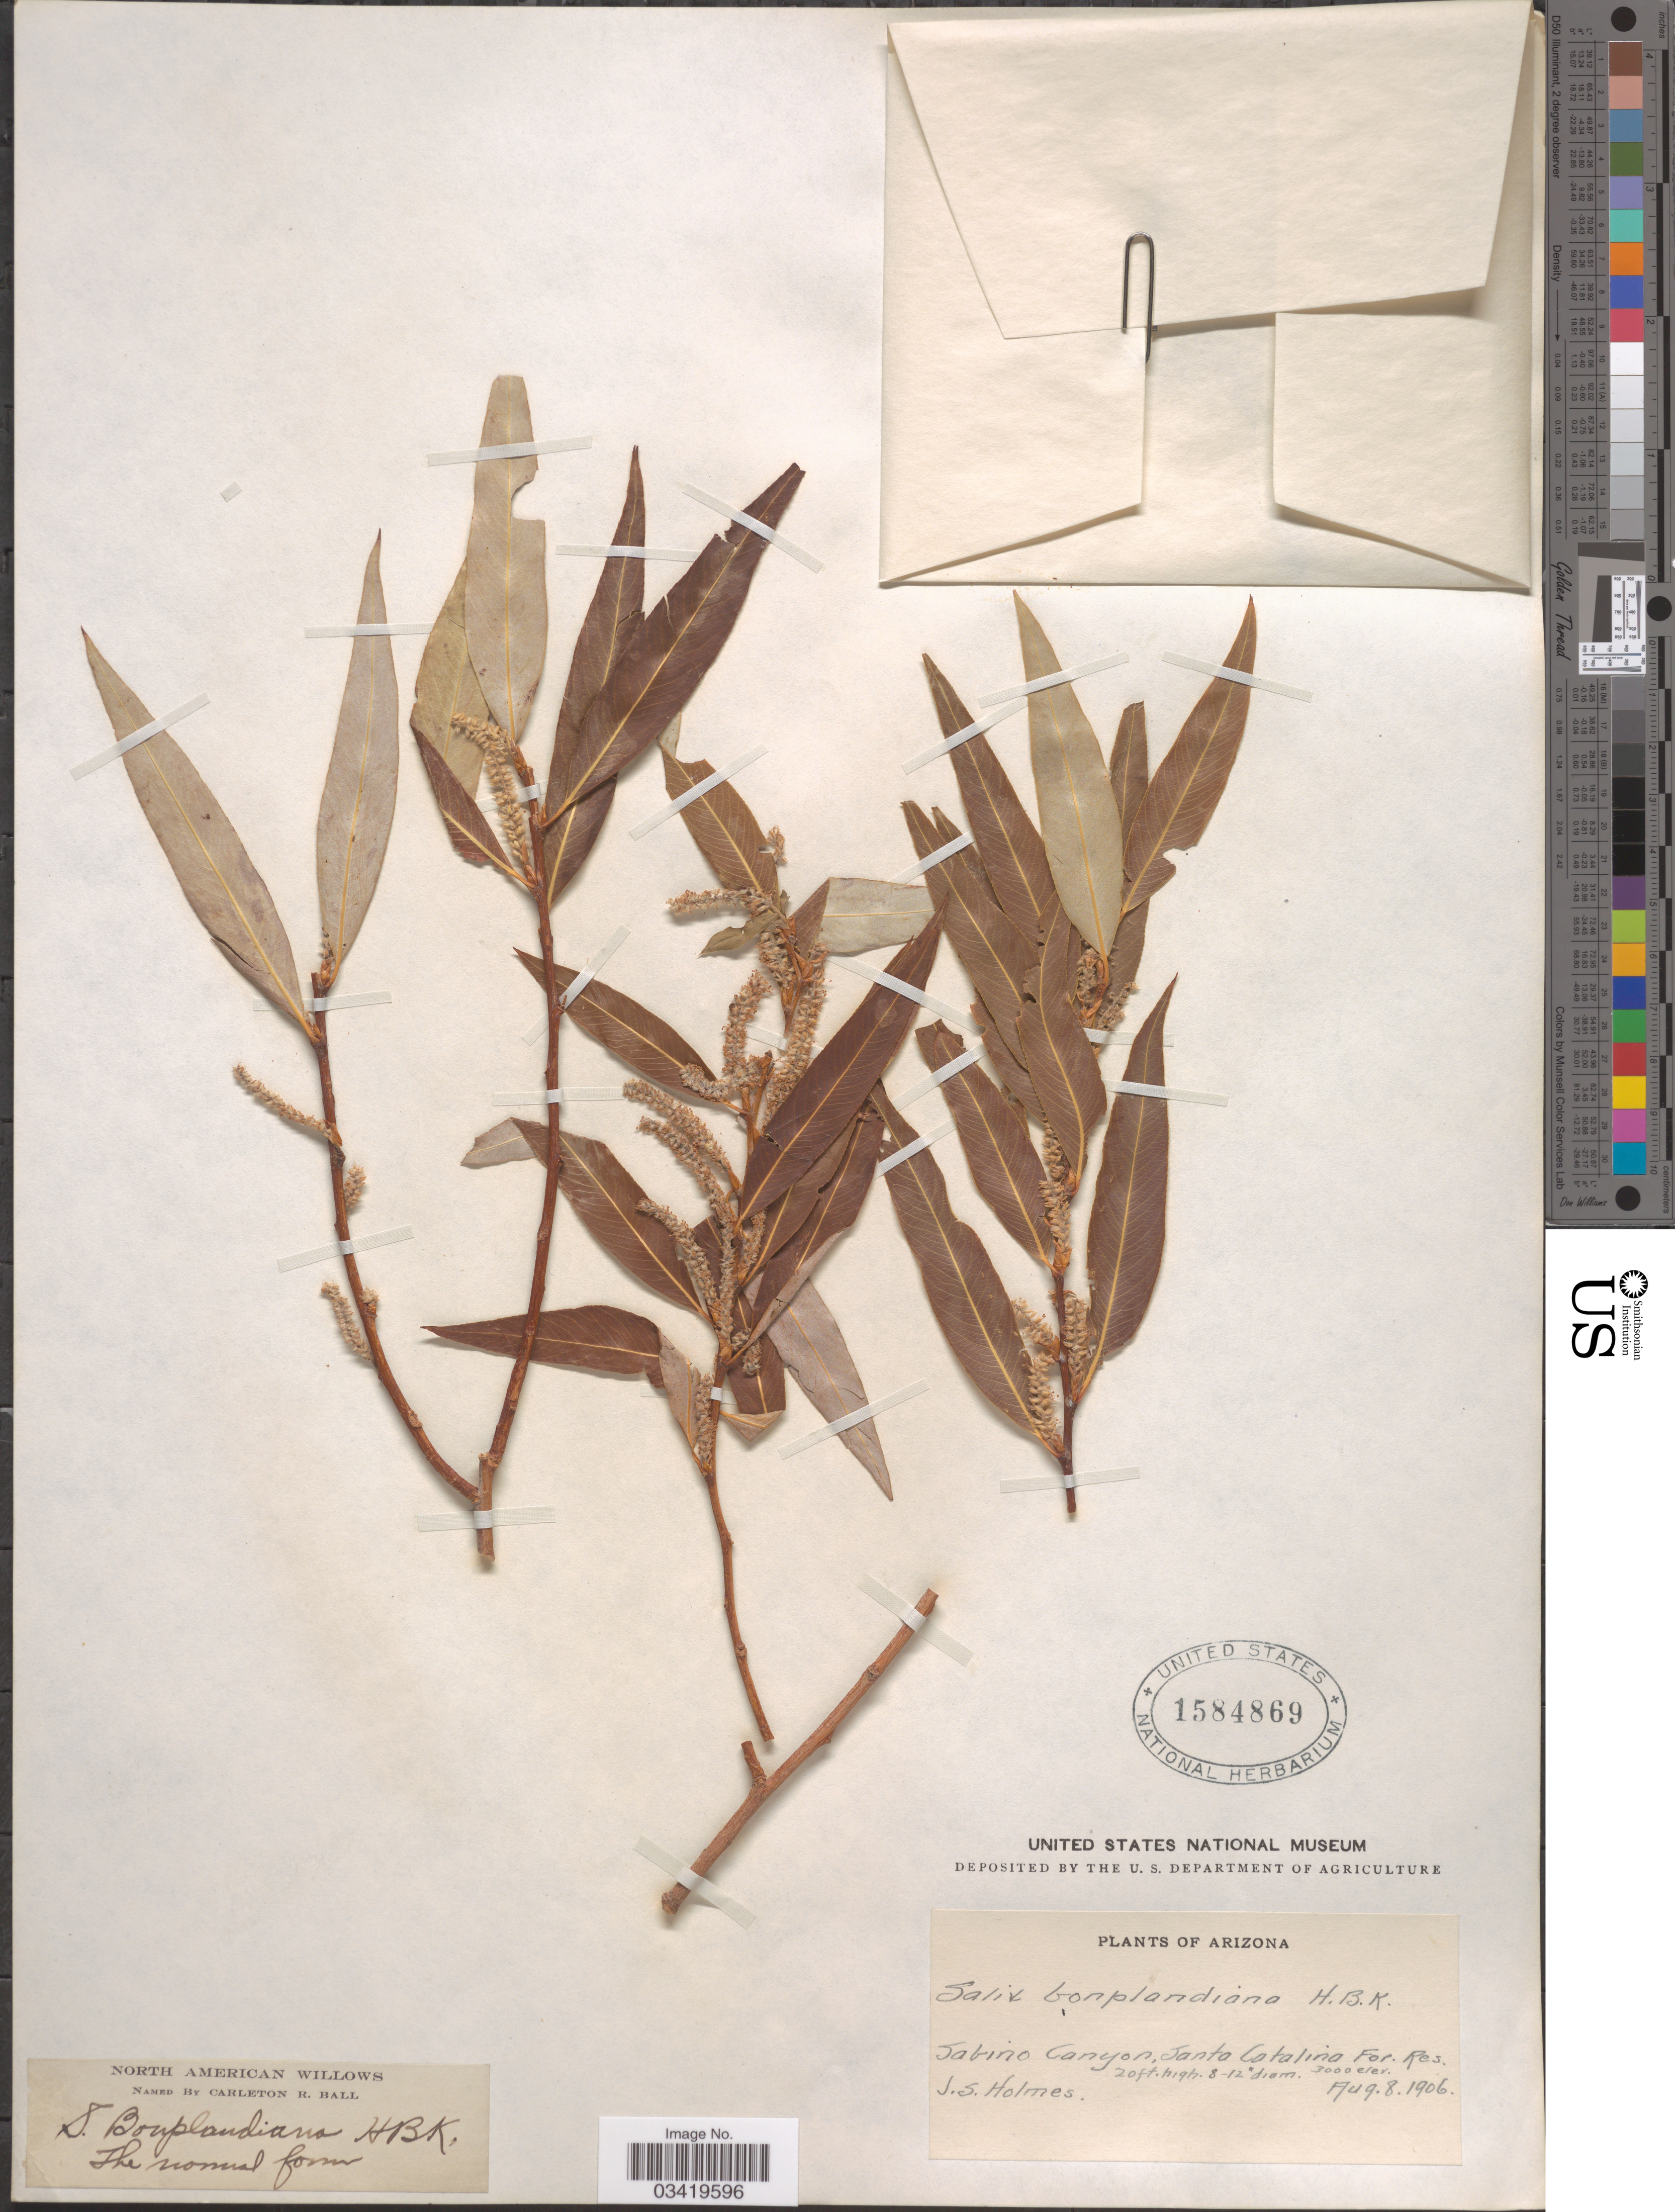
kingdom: Plantae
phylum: Tracheophyta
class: Magnoliopsida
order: Malpighiales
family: Salicaceae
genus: Salix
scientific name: Salix bonplandiana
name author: Kunth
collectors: J. Holmes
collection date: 1906-08-08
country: United States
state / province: Arizona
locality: Sabino Canyon, Santa Catalina For. Res.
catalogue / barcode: US 1584869